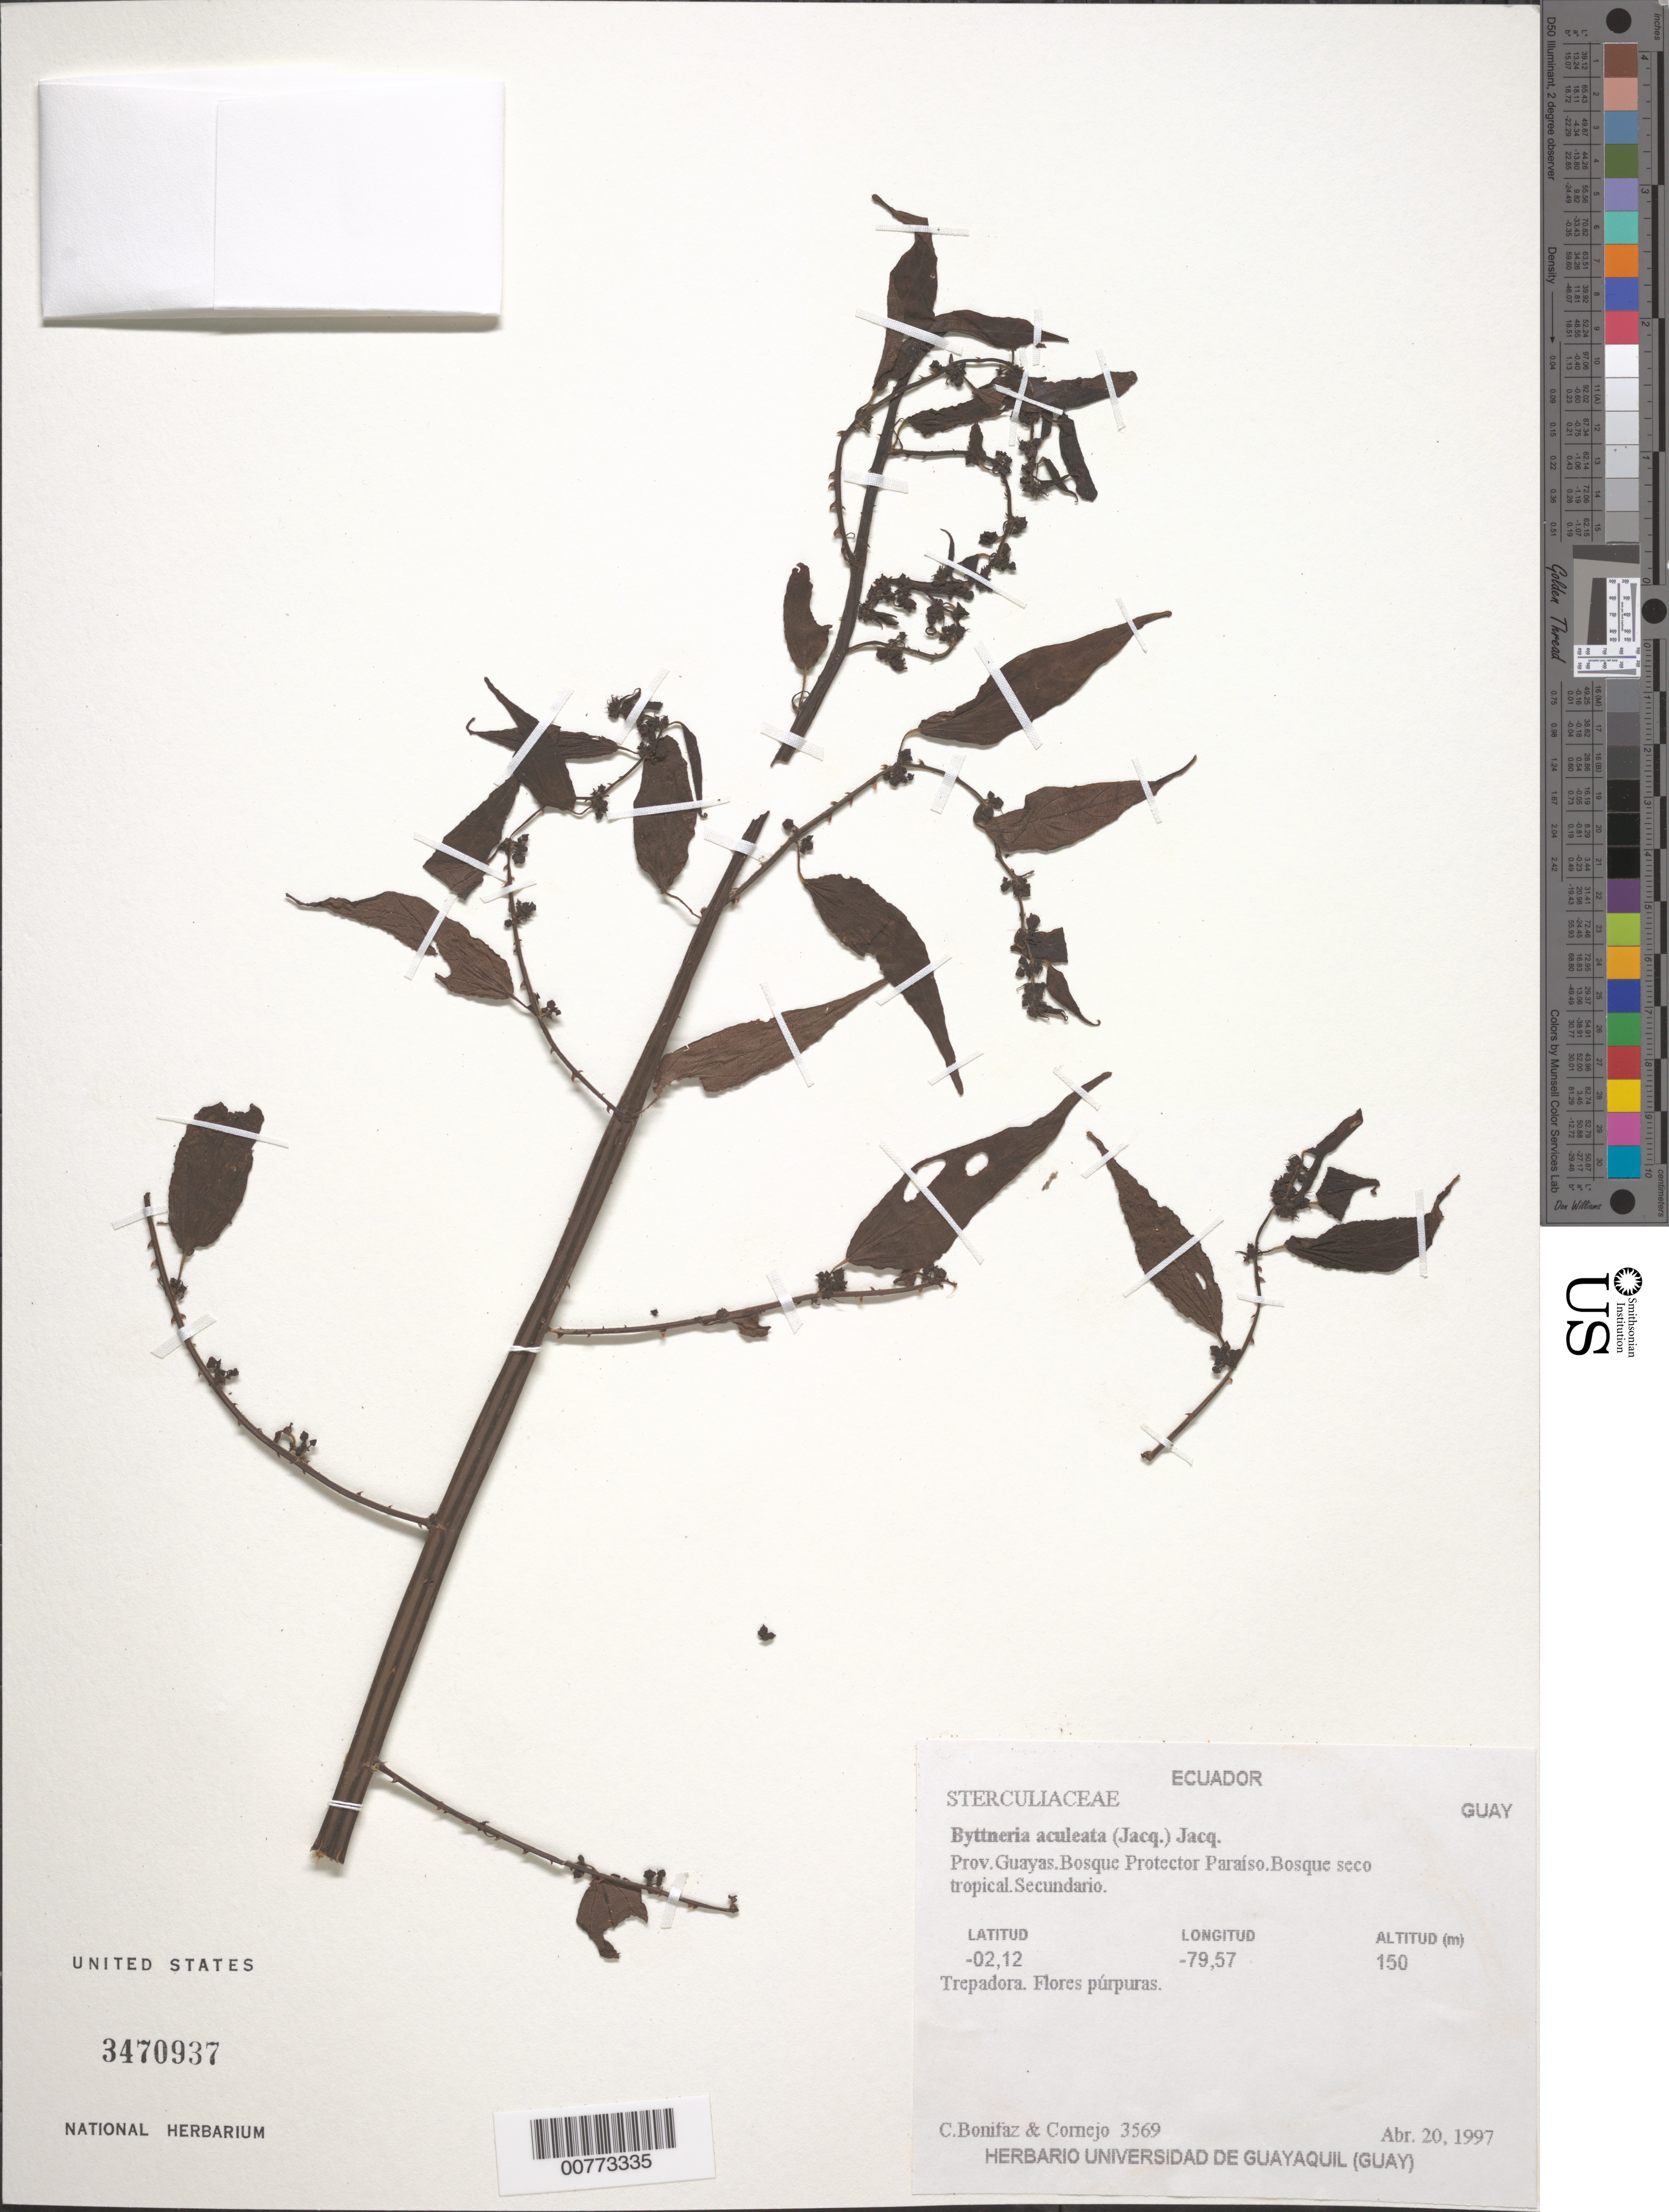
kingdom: Plantae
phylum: Tracheophyta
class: Magnoliopsida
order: Malvales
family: Malvaceae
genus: Byttneria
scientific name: Byttneria aculeata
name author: (Jacq.) Jacq.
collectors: C. Bonitáz & X. F. Cornejo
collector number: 3569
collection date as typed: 20 Apr 1997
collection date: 1997-04-20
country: Ecuador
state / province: Guayas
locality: Bosque Protector Paraíso.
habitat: Bosque seco tropical. Secundario.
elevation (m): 150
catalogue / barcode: US 3470937